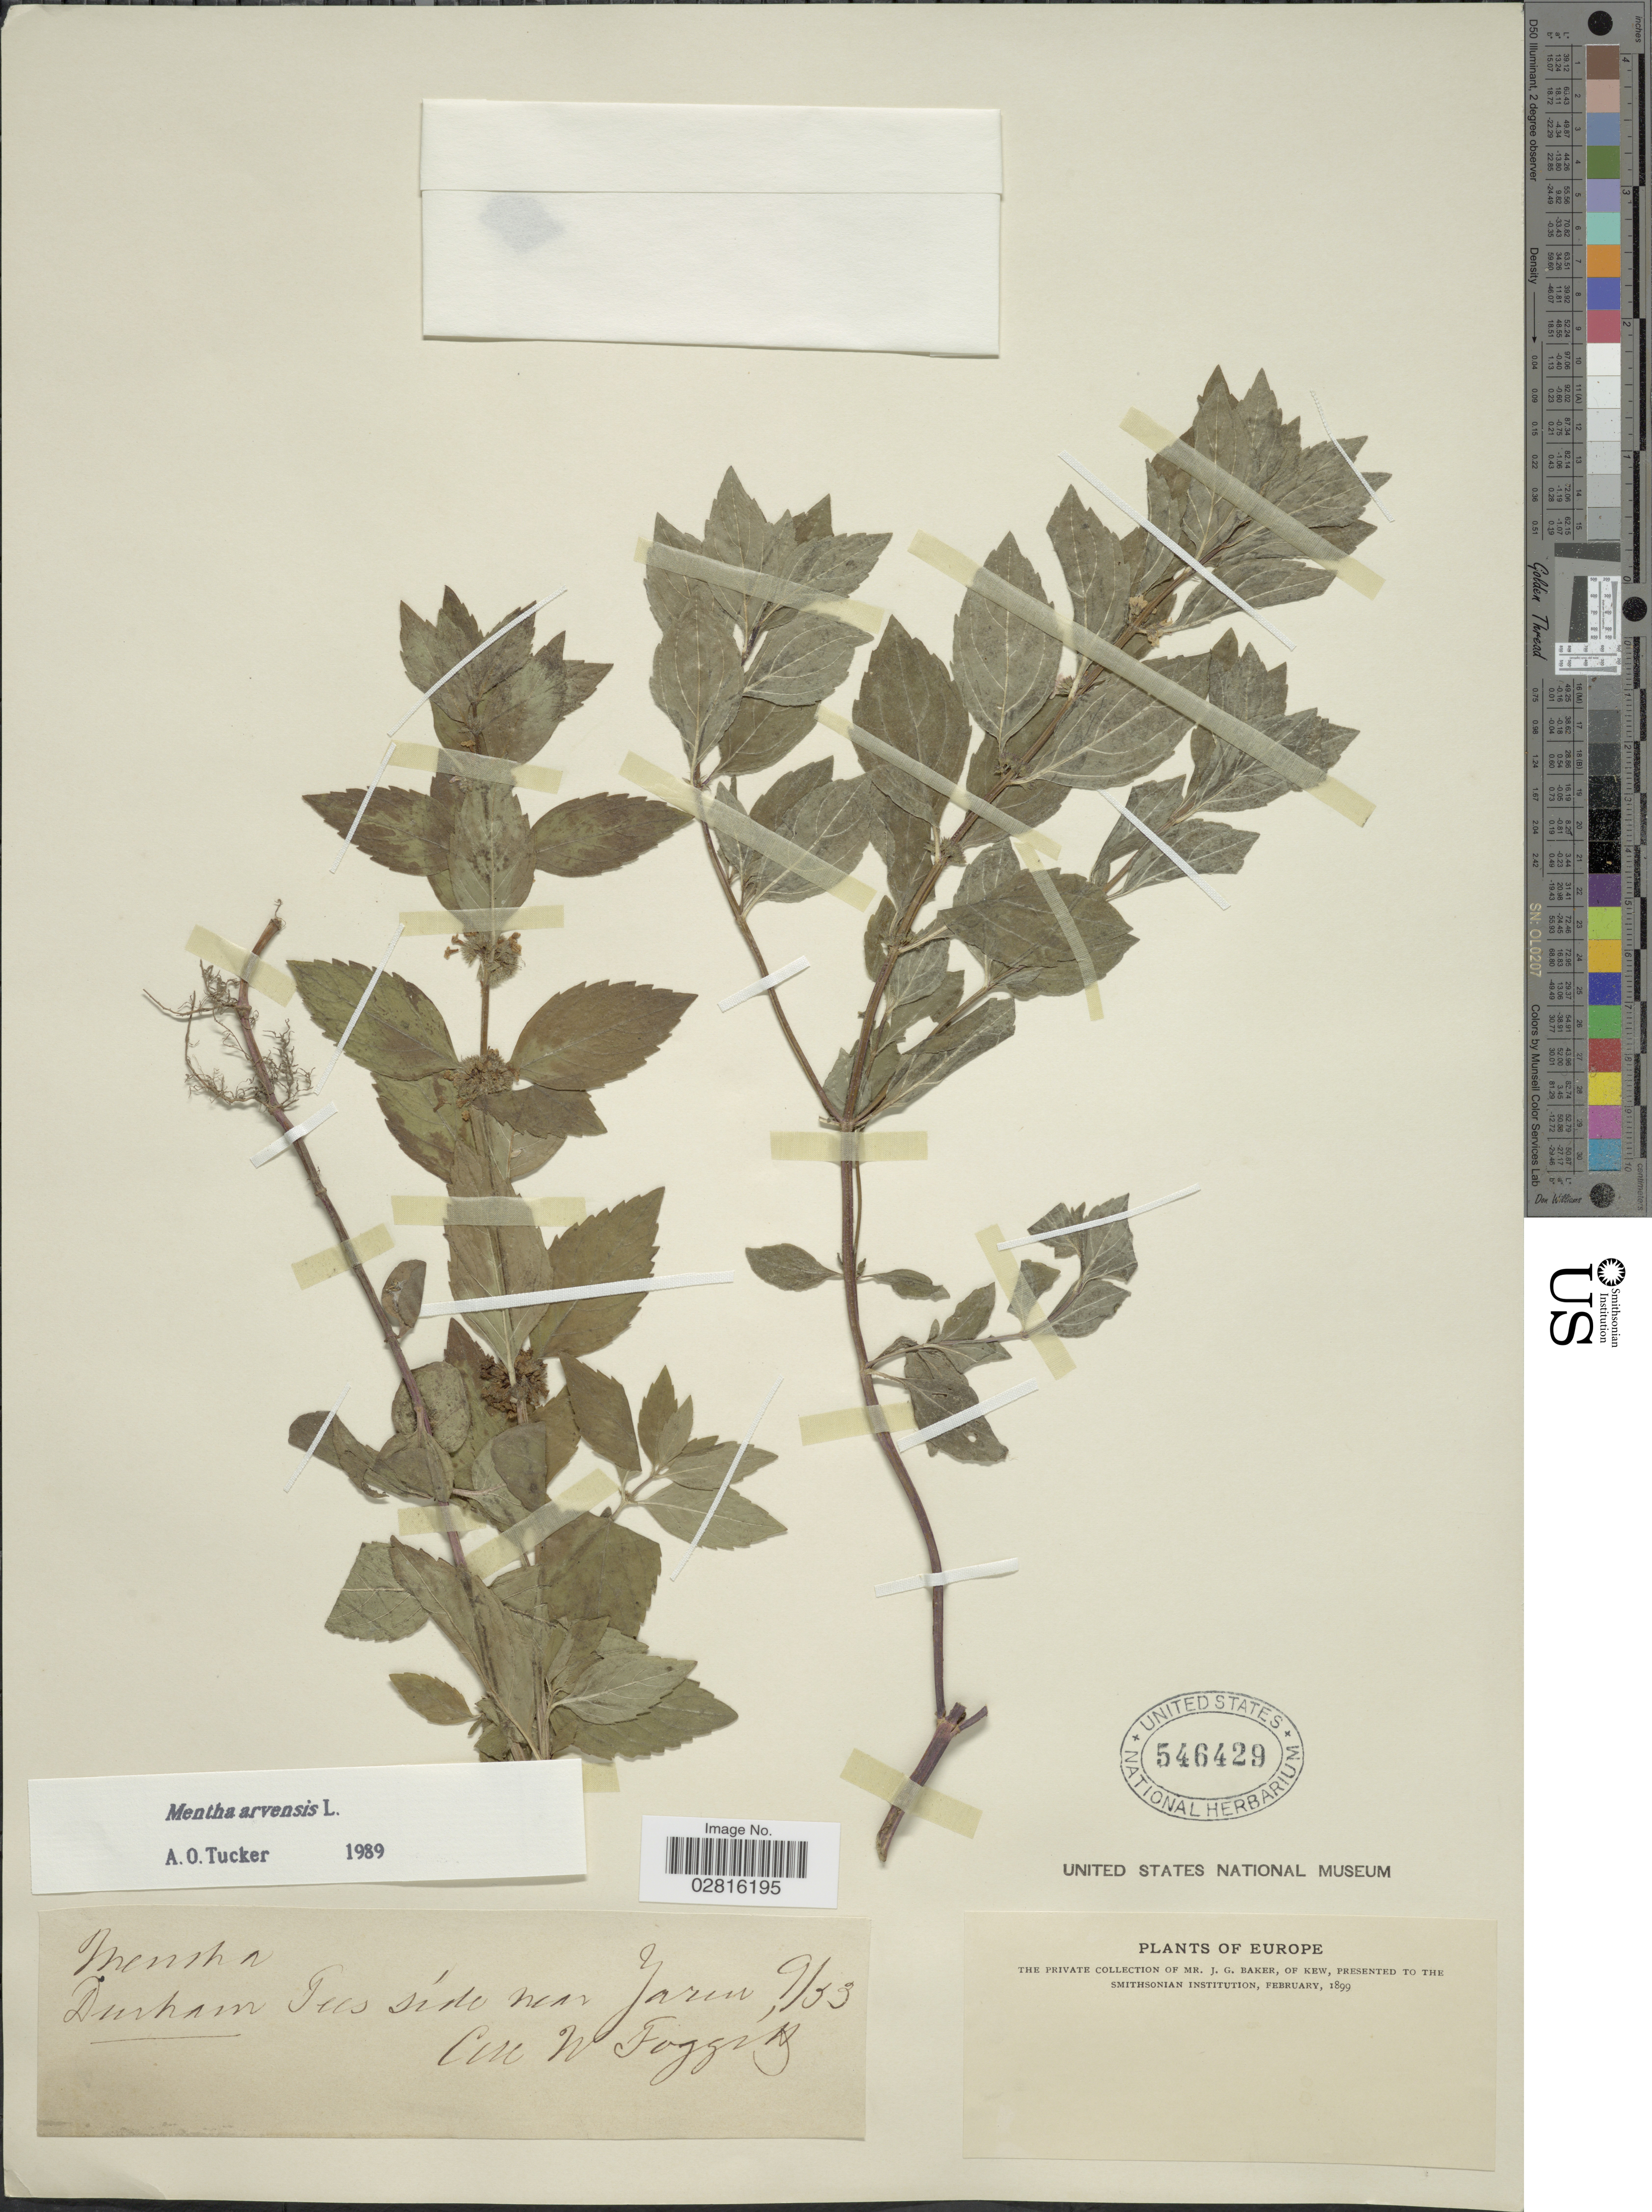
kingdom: Plantae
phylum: Tracheophyta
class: Magnoliopsida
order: Lamiales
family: Lamiaceae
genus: Mentha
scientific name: Mentha arvensis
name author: L.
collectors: W. Foggitt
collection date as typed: Transcribed d/m/y: /9/33 (??)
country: United Kingdom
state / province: England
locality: Europe. Durham Tees side near Jarin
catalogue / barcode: US 546429